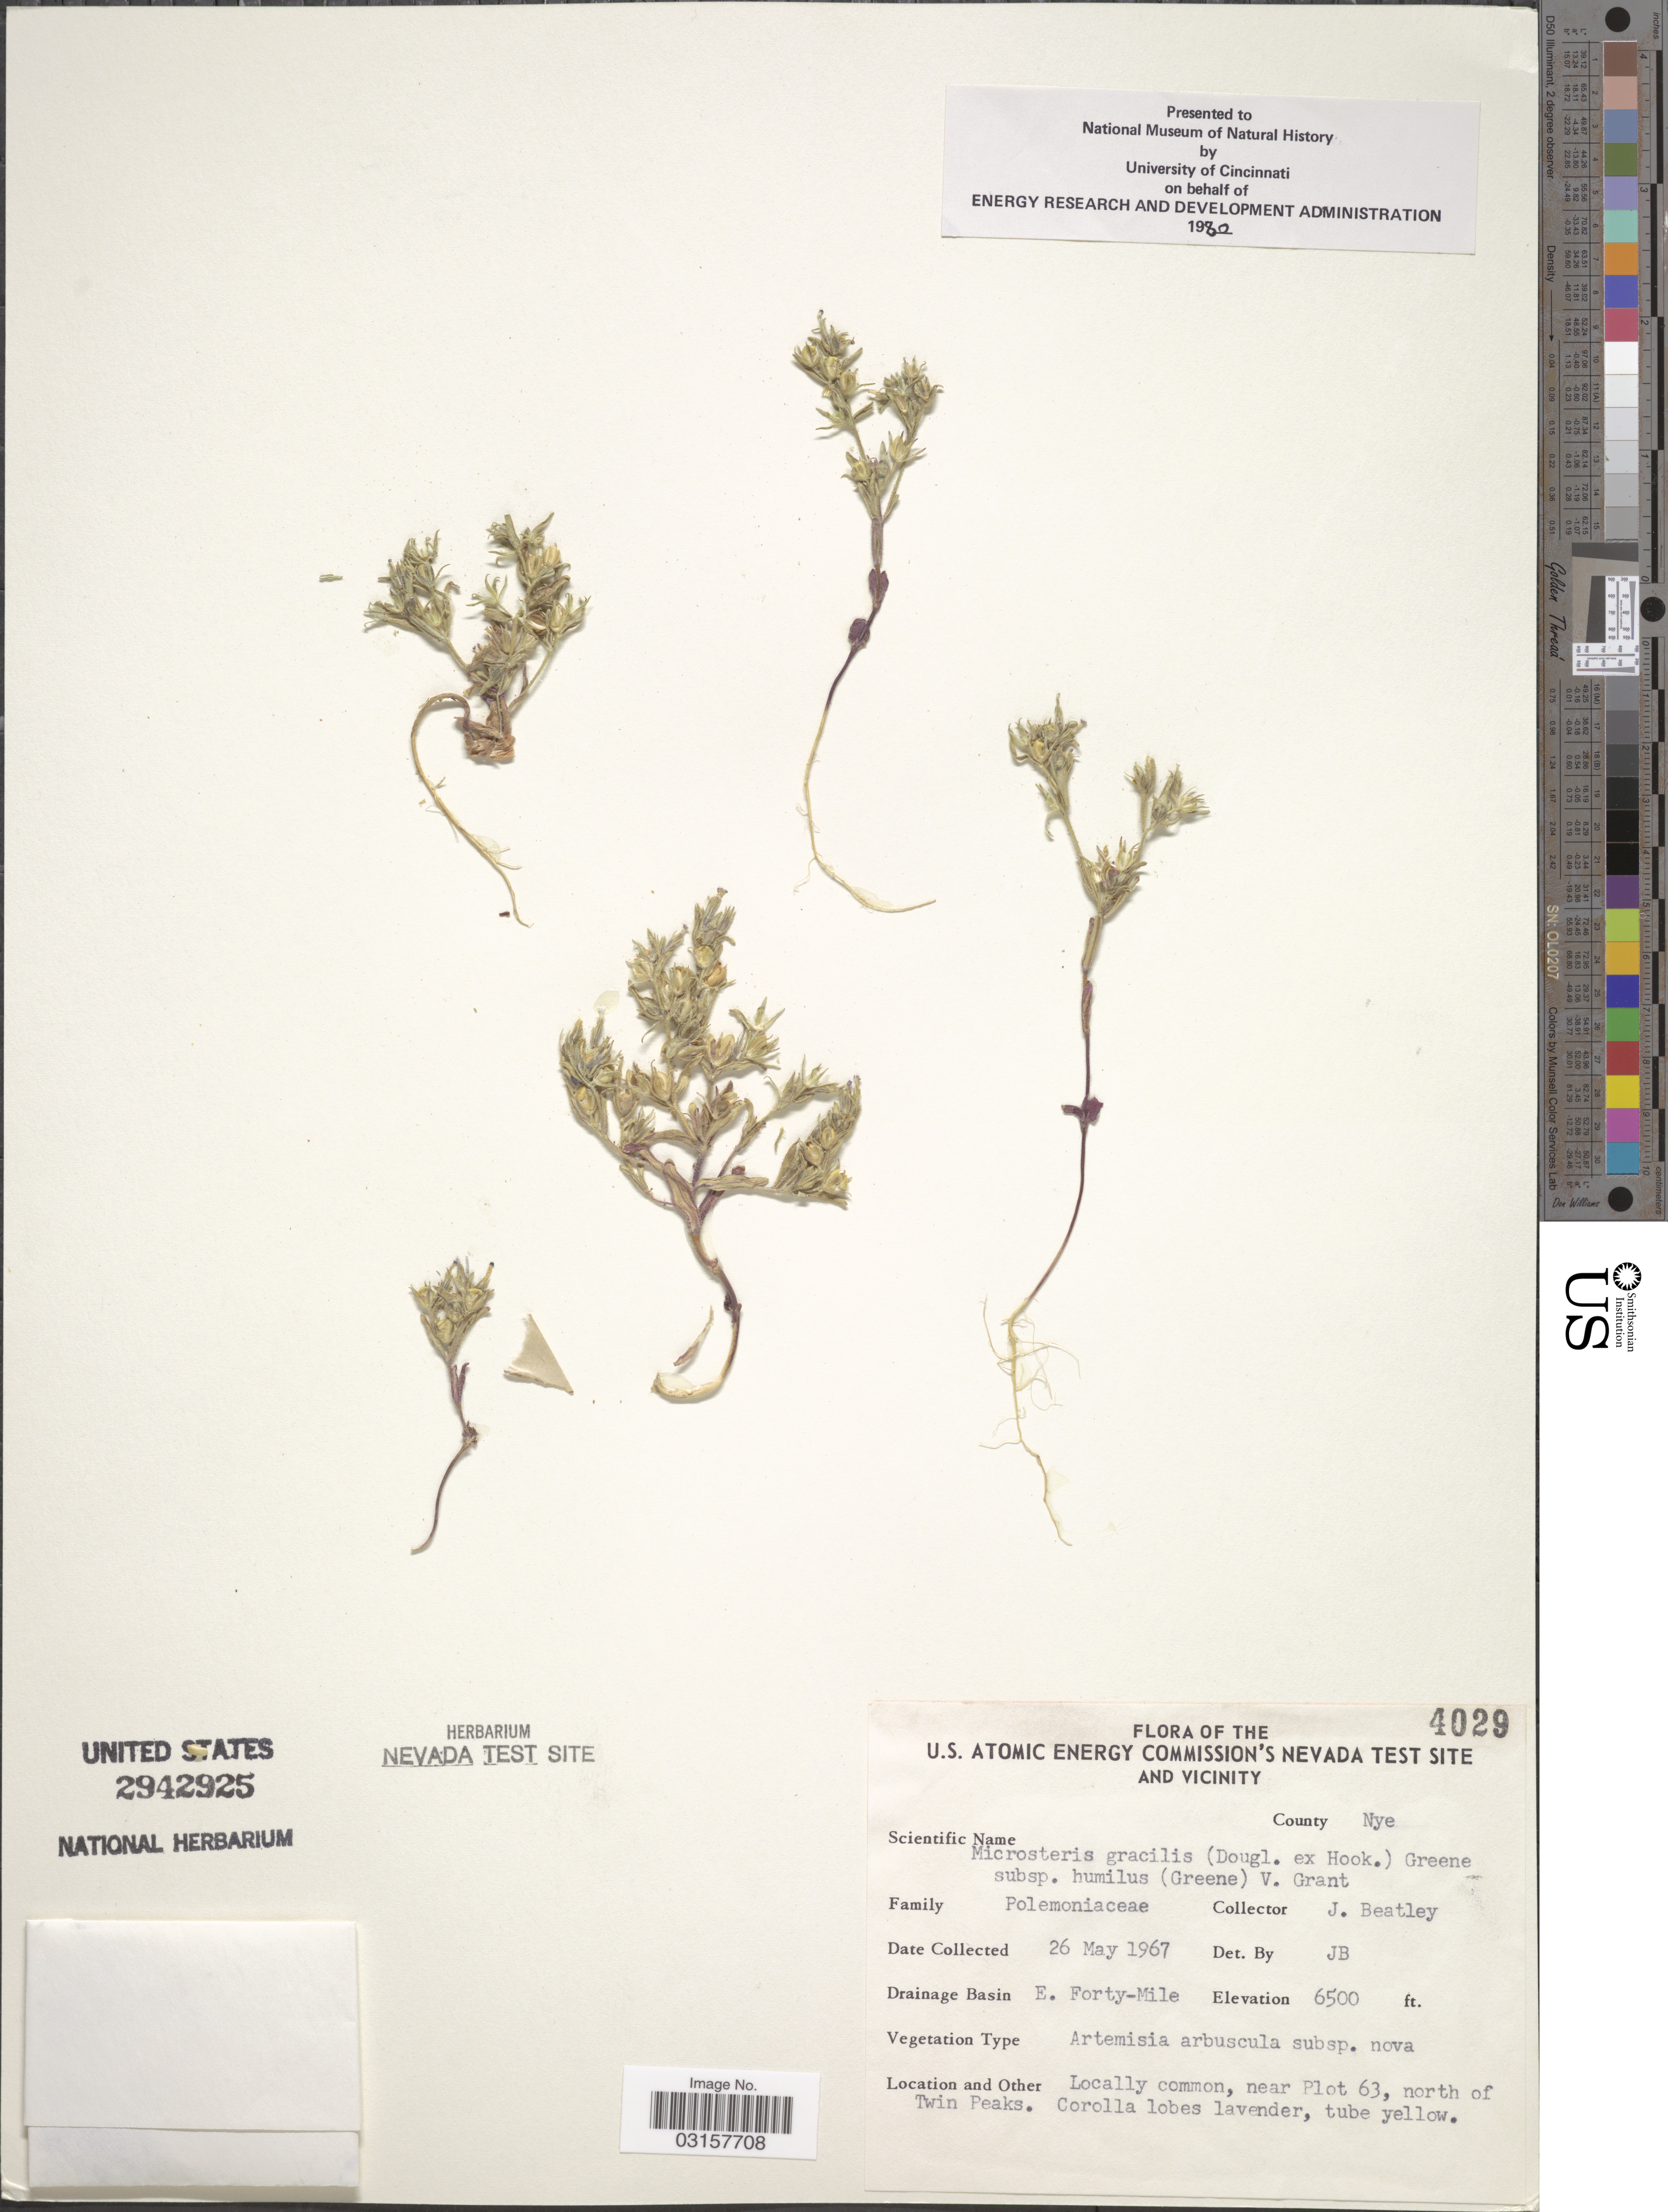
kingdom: Plantae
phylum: Tracheophyta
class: Magnoliopsida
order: Ericales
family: Polemoniaceae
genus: Microsteris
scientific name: Microsteris gracilis var. humilior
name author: (Hook.) Cronquist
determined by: (US) Smithsonian Institution - National Museum of Natural History - Department of Botany (UNITED STATES)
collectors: J. C. Beatley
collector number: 4029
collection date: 1967-05-26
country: United States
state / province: Nevada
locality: U.S. Atomic Energy Commision's Nevada Test Site and Vicinity. County Nye. Drainage Basin E. Forty-Mile, near Plot 63, north of Twin Peaks.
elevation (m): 1981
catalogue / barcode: US 2942925